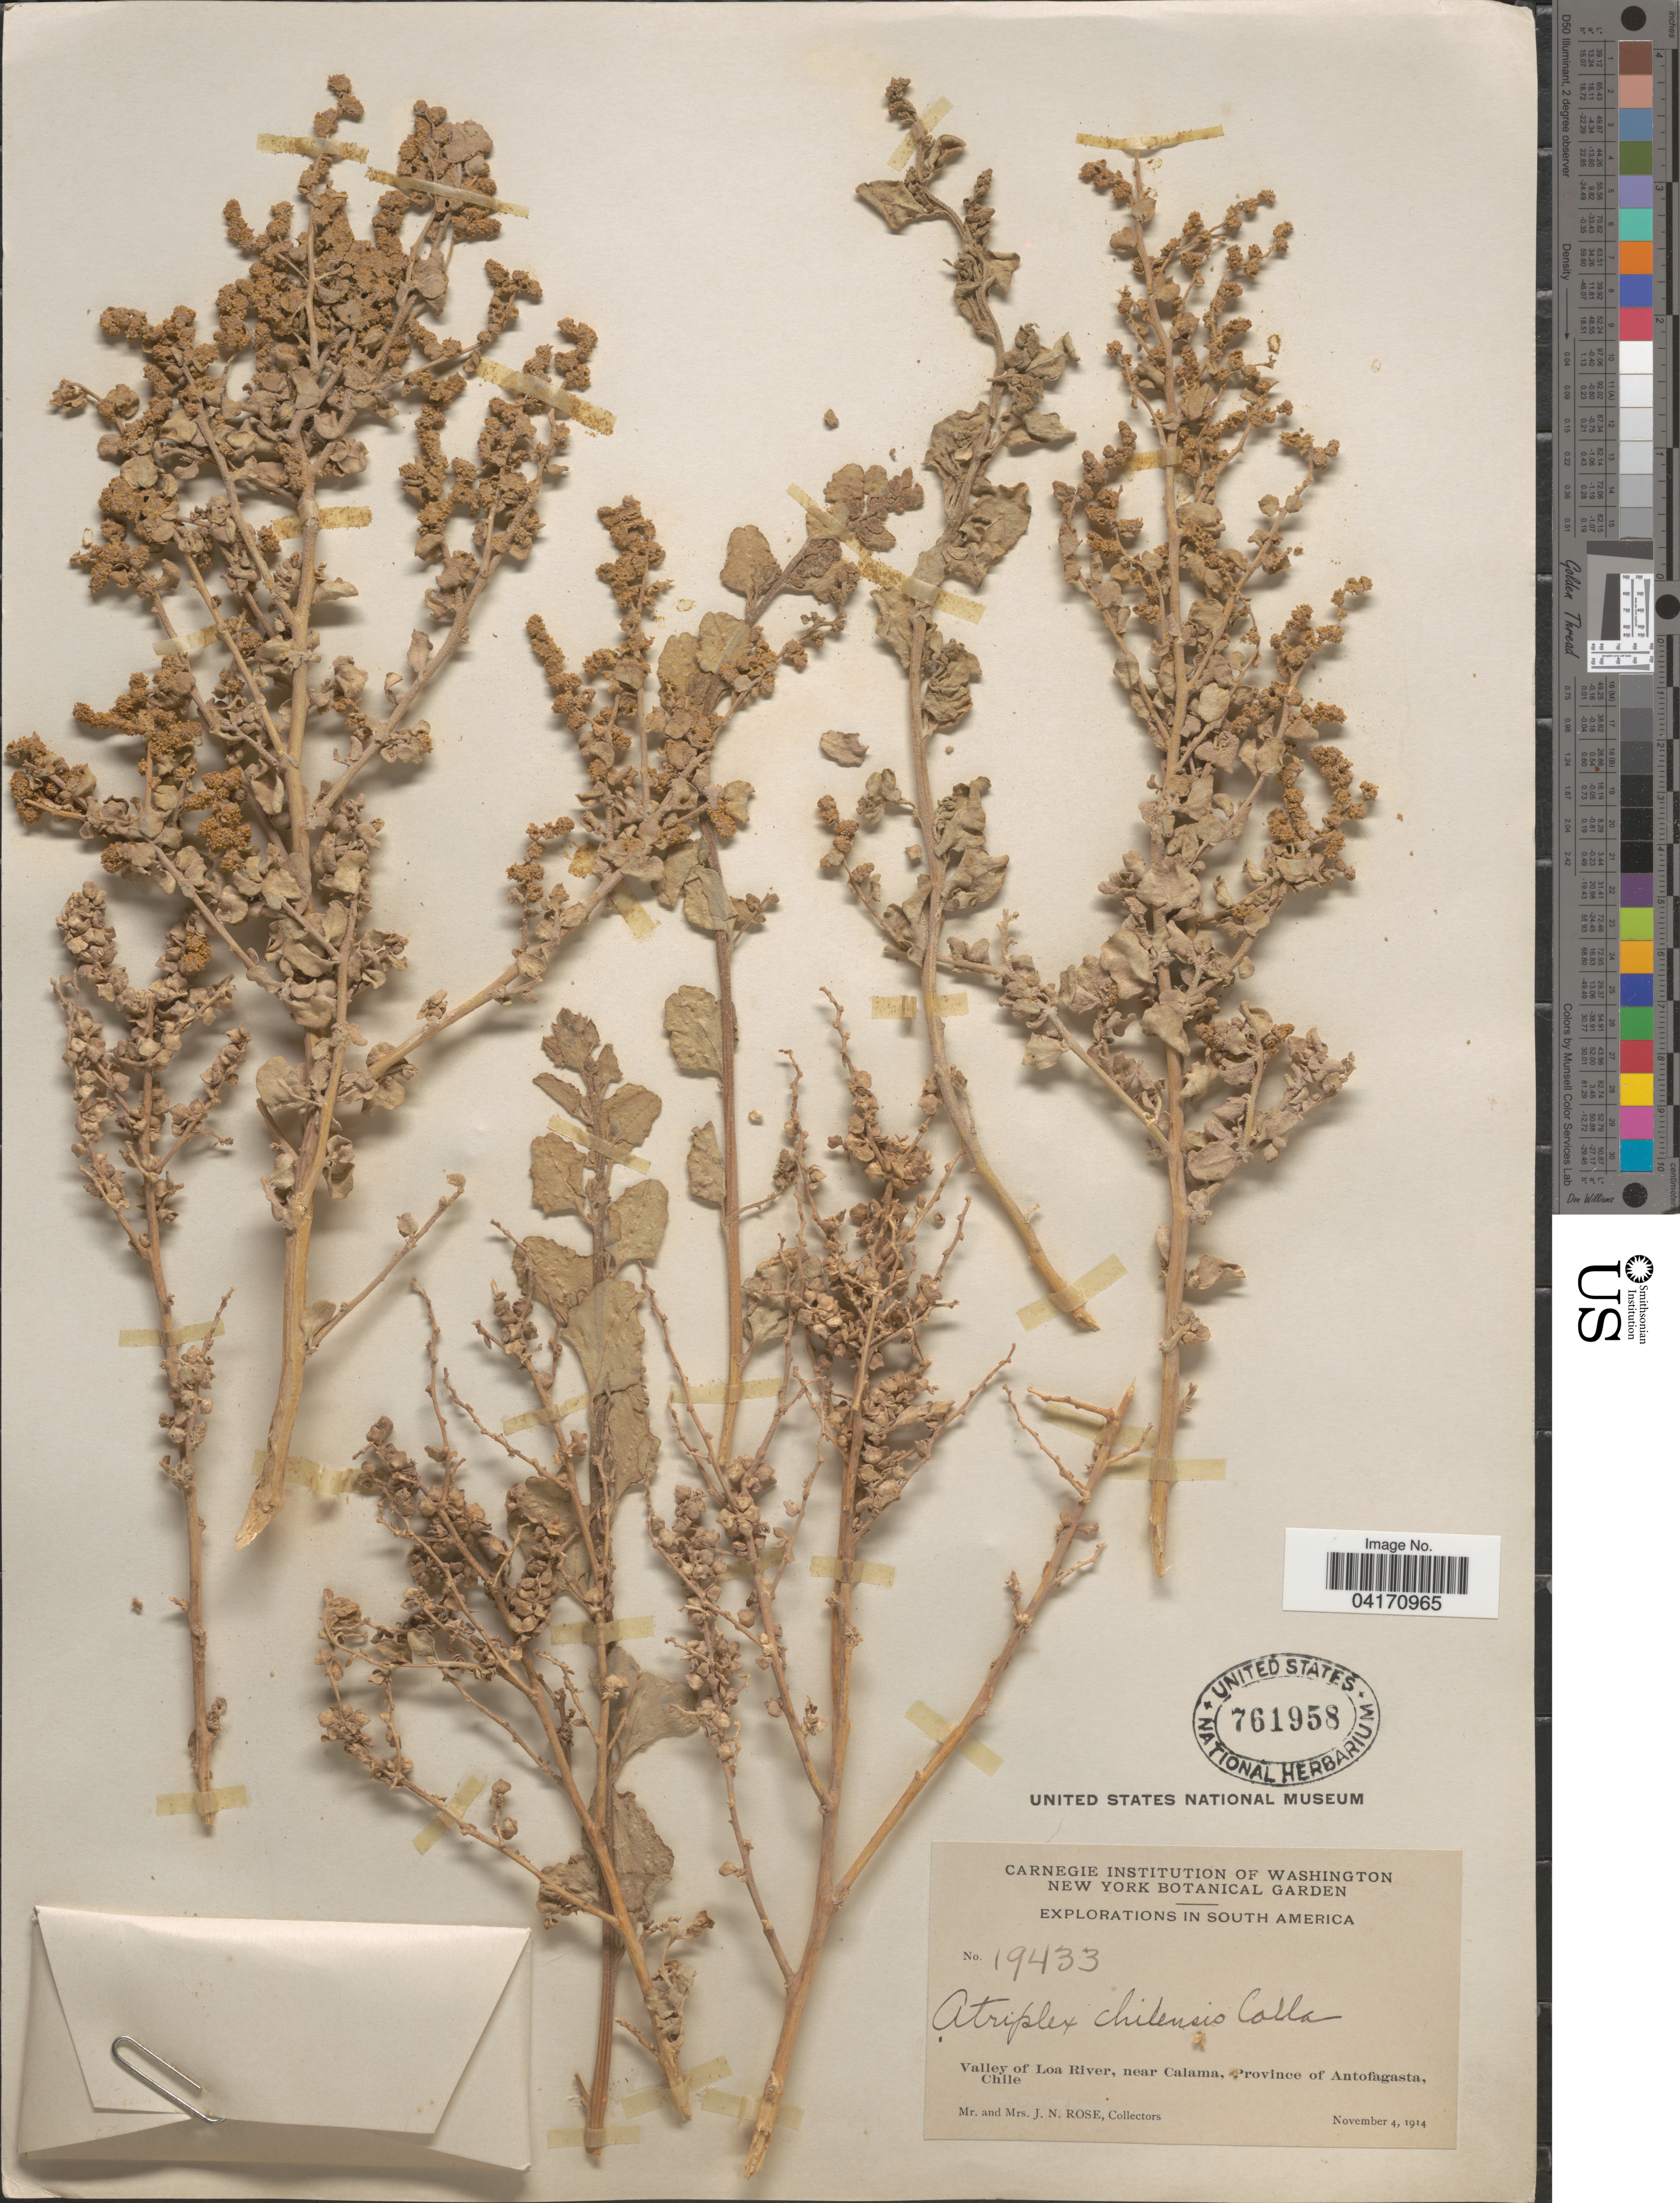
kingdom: Plantae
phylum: Tracheophyta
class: Magnoliopsida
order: Caryophyllales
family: Amaranthaceae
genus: Atriplex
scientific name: Atriplex chilensis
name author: Colla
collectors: J. N. Rose & L. B. Rose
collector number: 19433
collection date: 1914-11-04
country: Chile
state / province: Antofagasta (II)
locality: Explorations in South America. Valley of Loa River, near Calama.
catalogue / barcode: US 761958